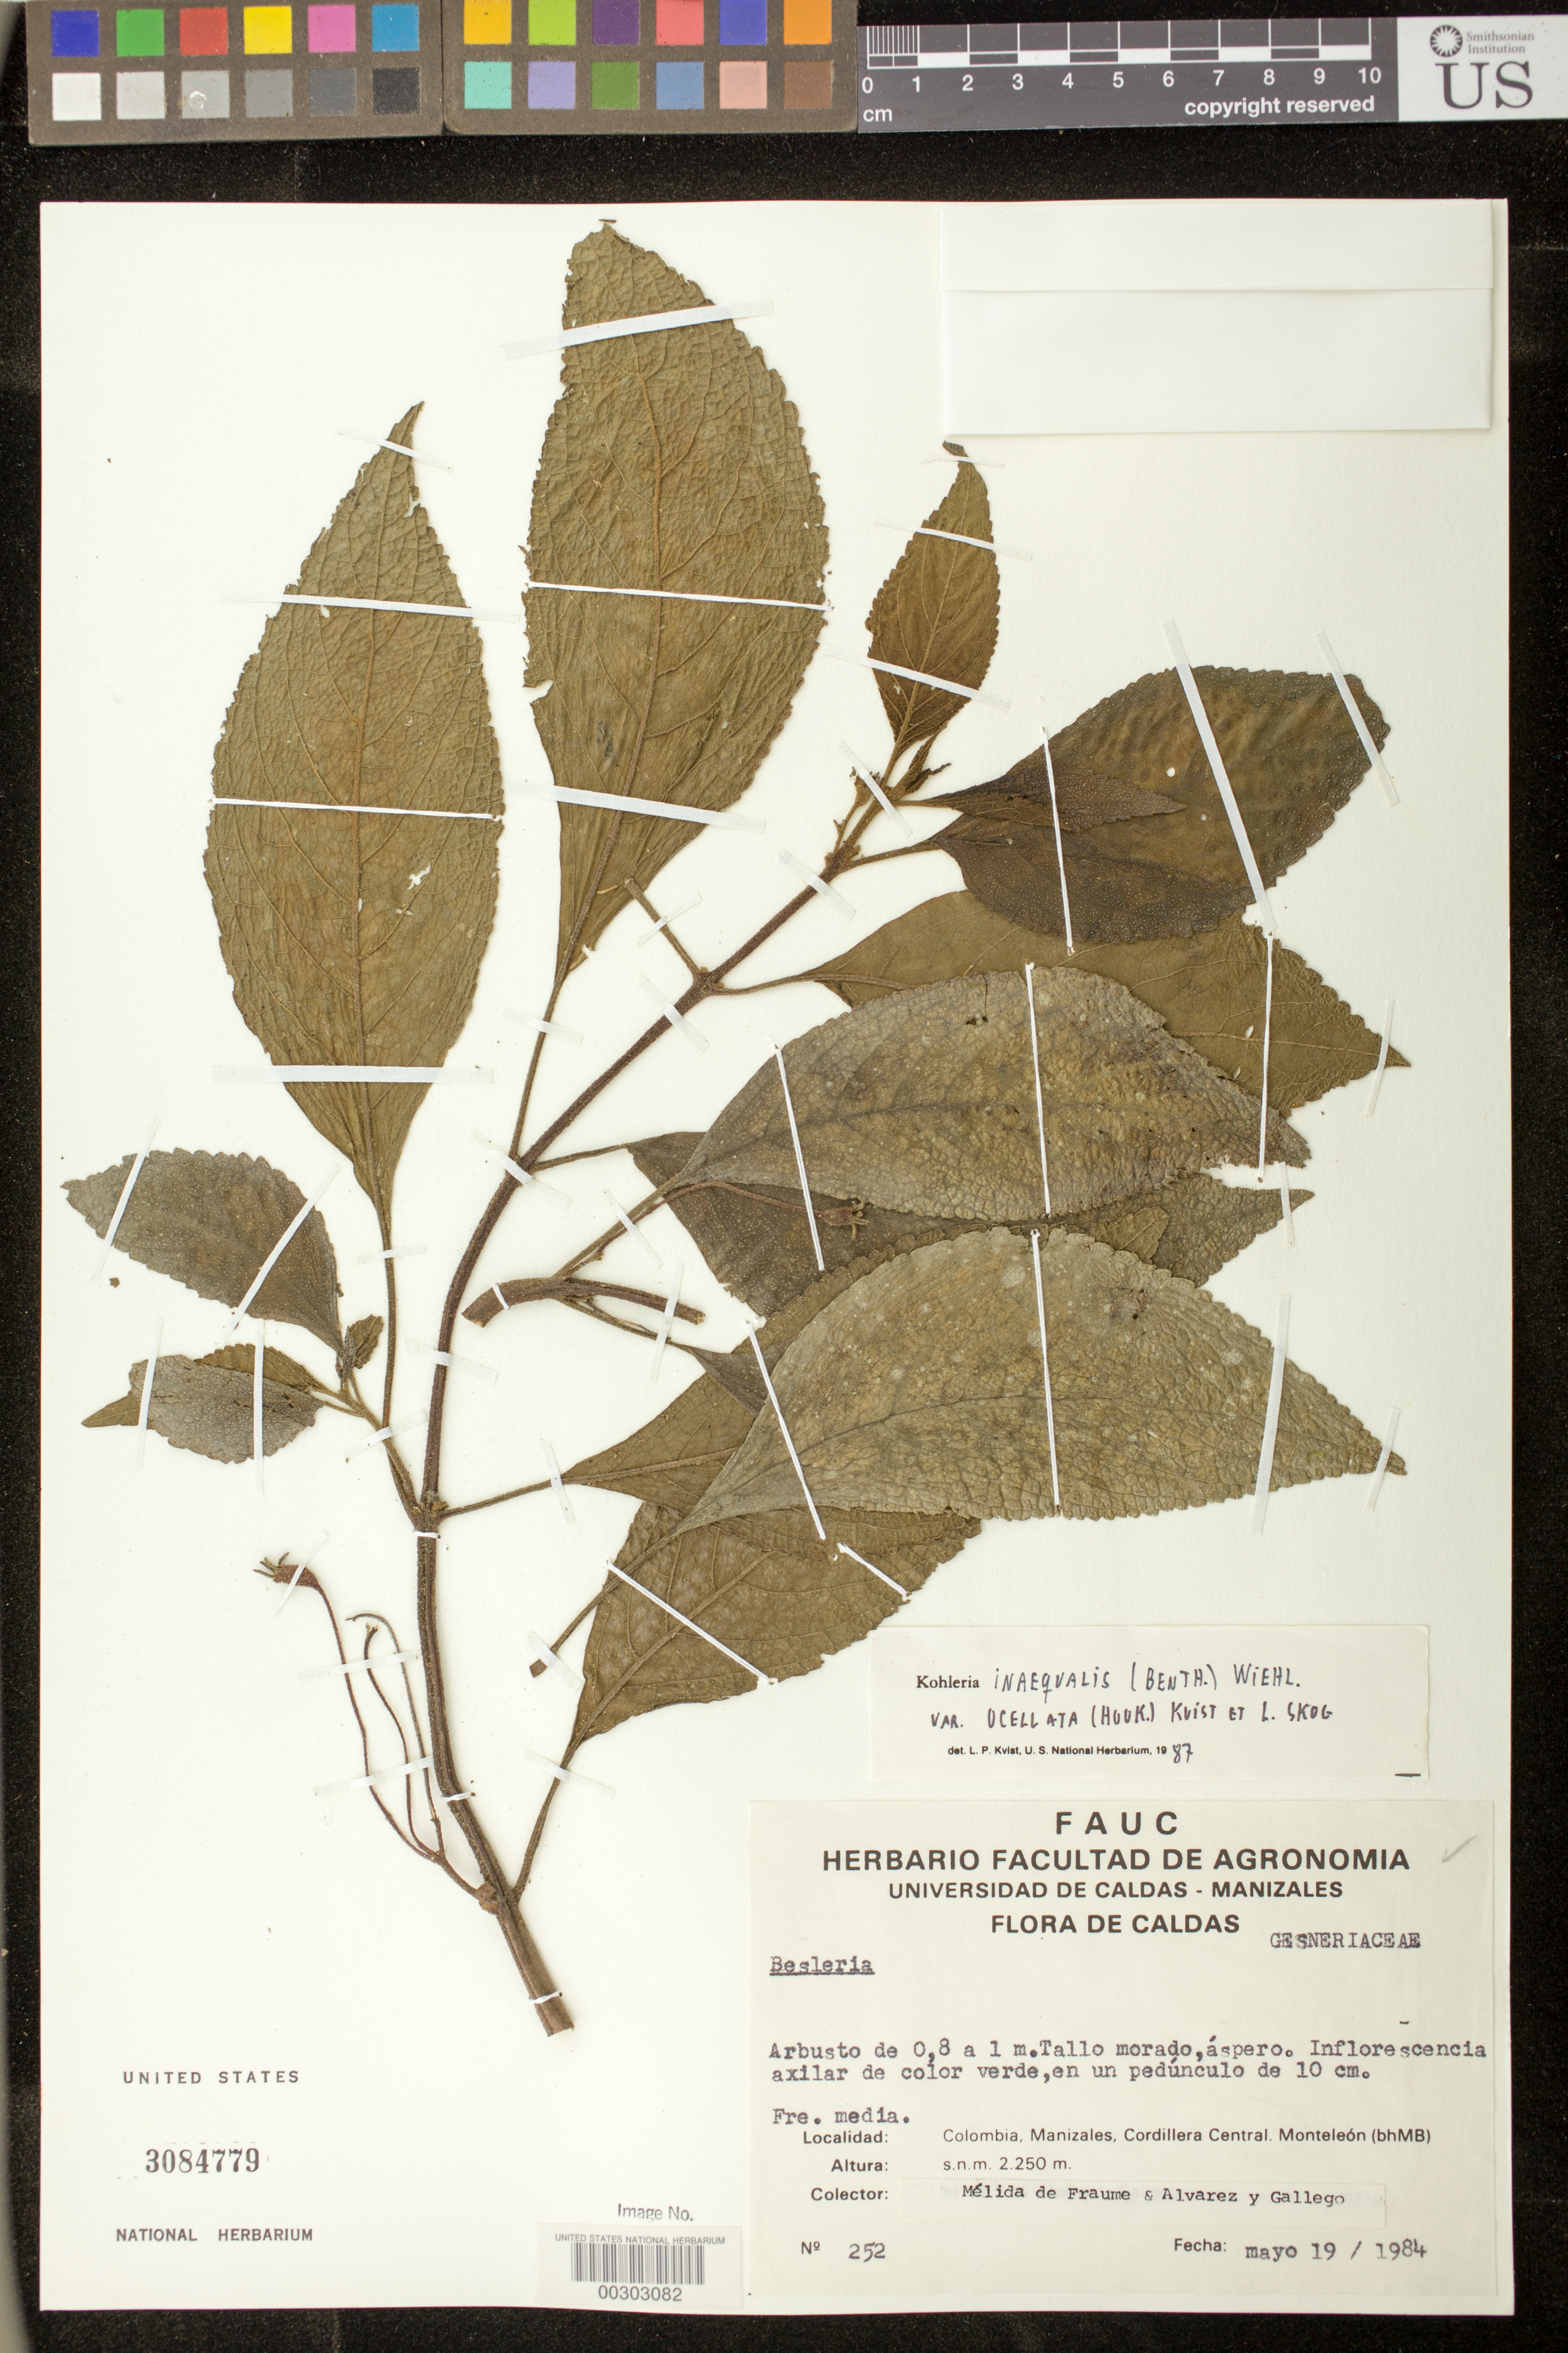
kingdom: Plantae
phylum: Tracheophyta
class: Magnoliopsida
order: Lamiales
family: Gesneriaceae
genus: Kohleria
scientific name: Kohleria inaequalis var. ocellata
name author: (Hook.) L.P. Kvist & L.E. Skog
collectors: M. Fraume, -- Alvarez & -. Gallego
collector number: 252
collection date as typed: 19 May 1984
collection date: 1984-05-19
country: Colombia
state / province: Caldas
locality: Manizales, Cordillera Central, Monteleón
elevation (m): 2250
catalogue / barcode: US 3084779